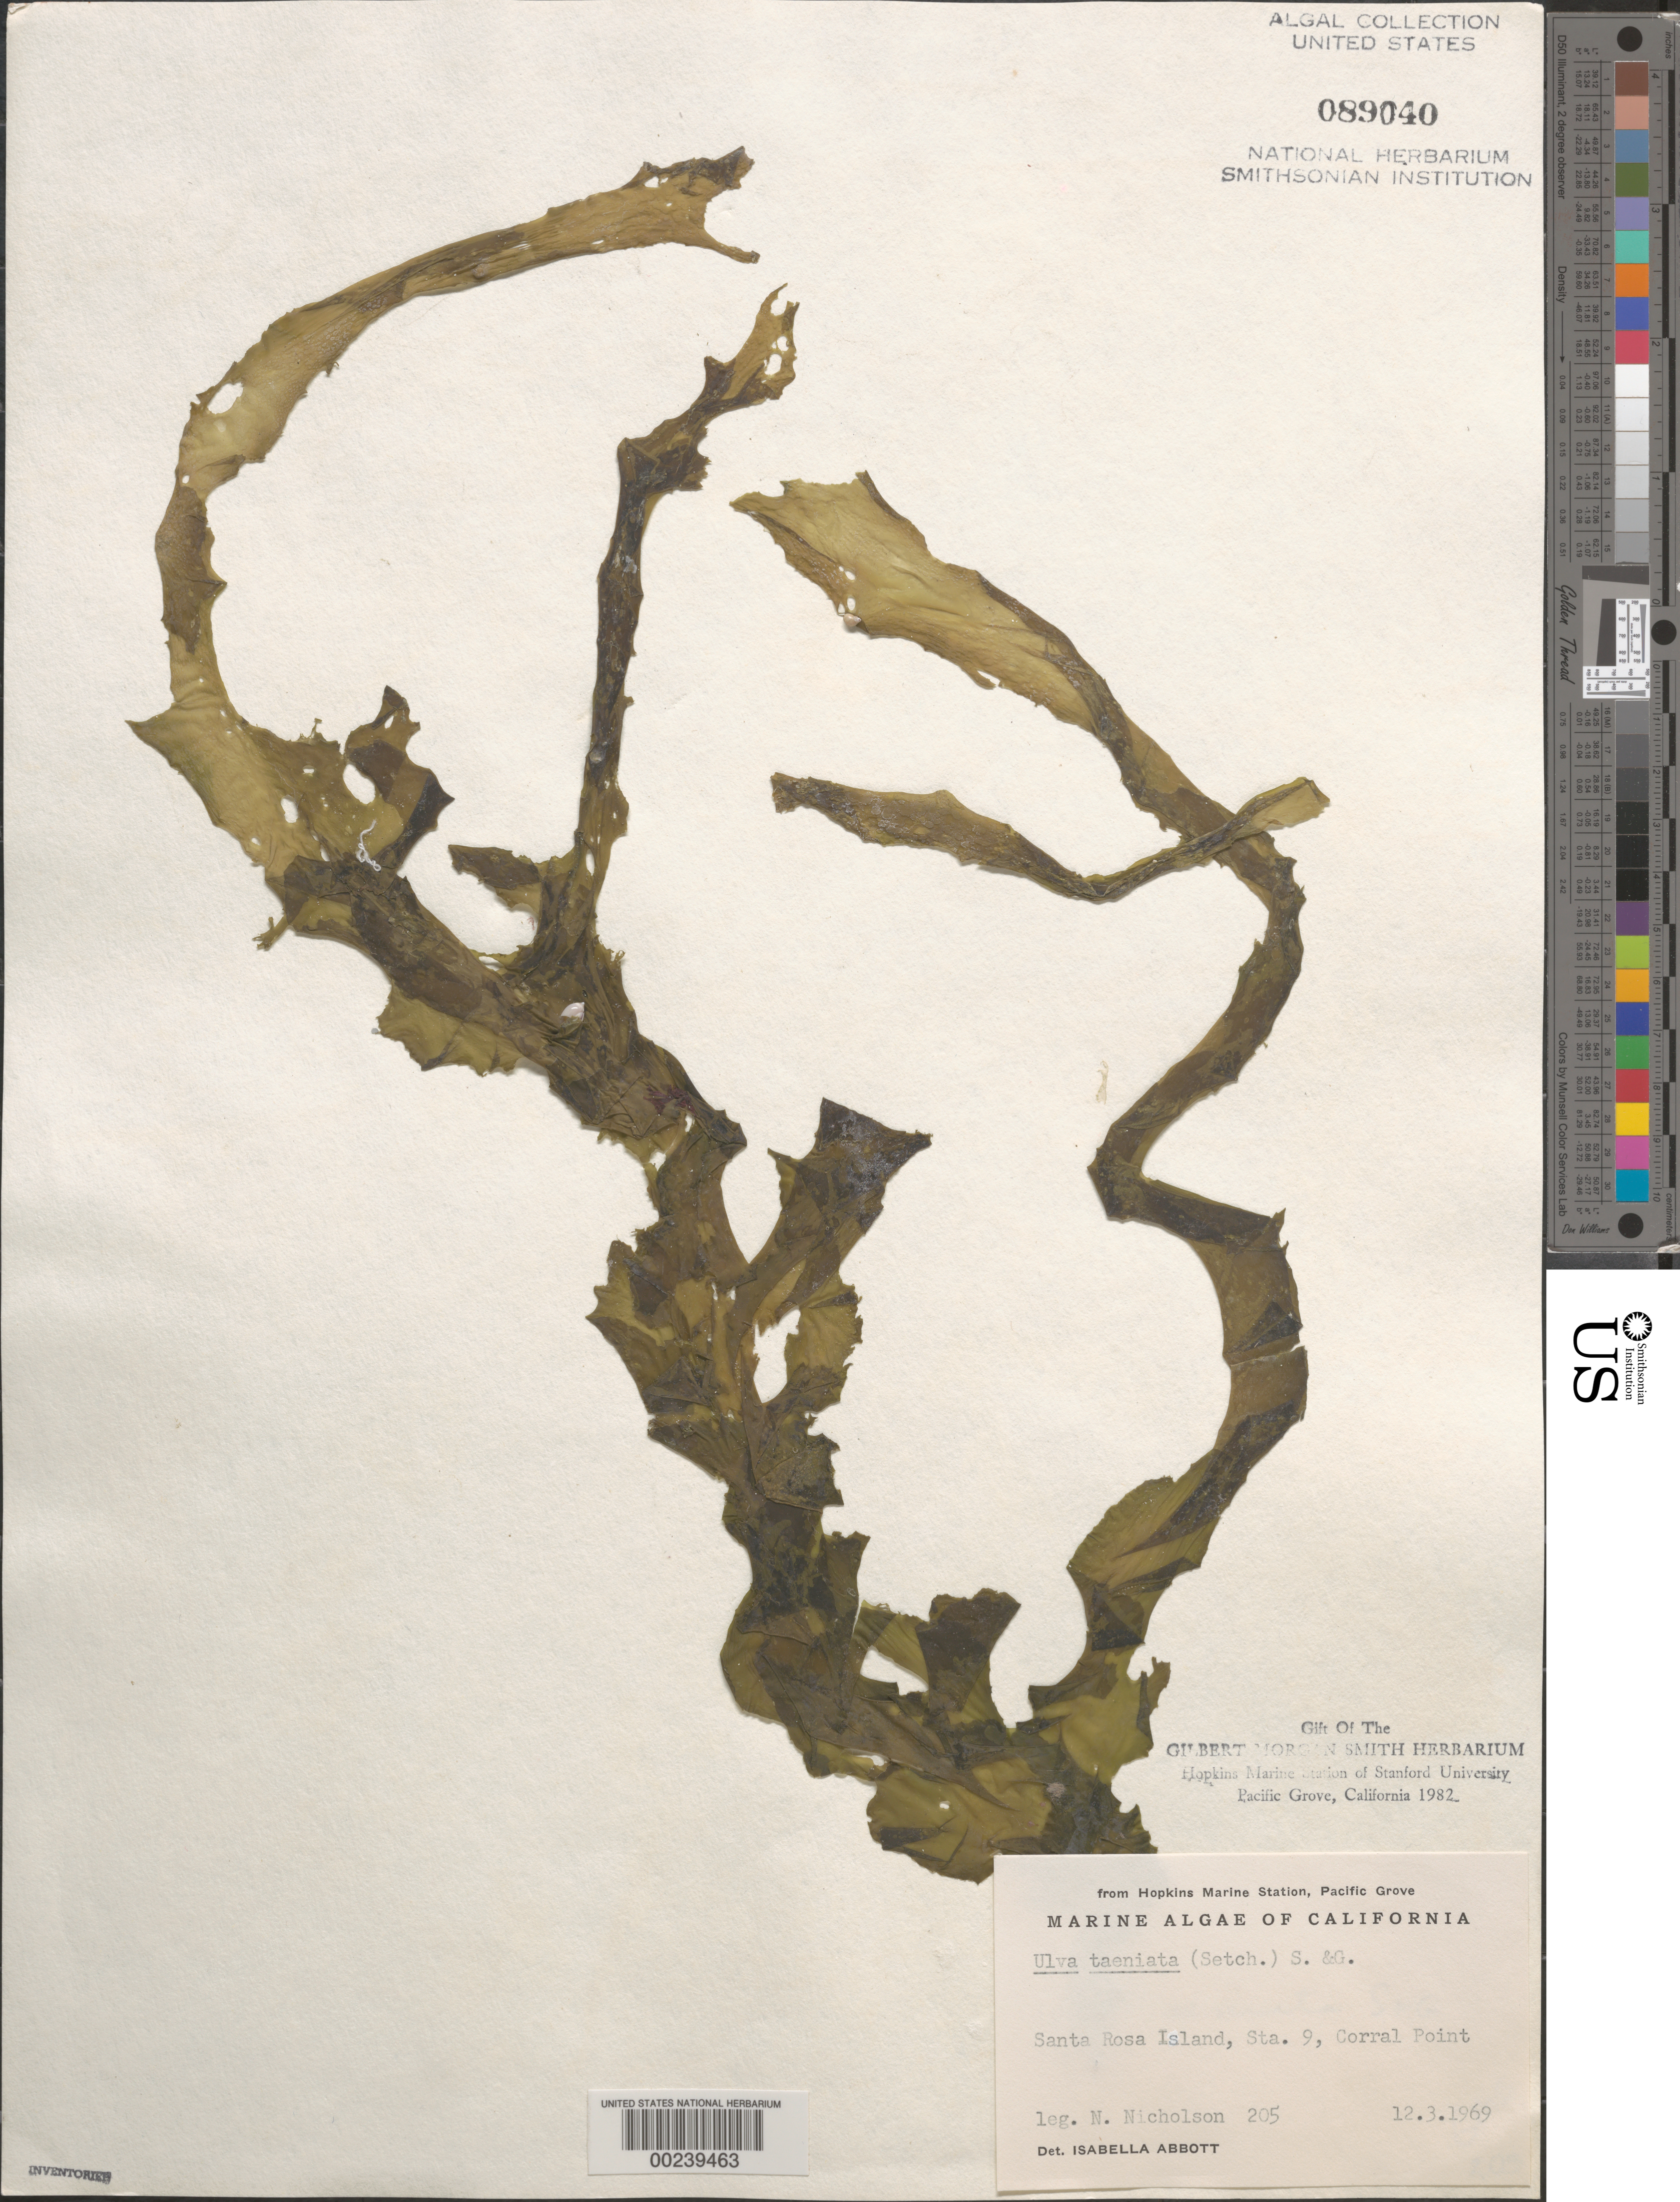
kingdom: Plantae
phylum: Chlorophyta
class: Ulvophyceae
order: Ulvales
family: Ulvaceae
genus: Ulva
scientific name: Ulva taeniata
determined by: Abbott, Isabella A.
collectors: N. Nicholson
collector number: NLN 205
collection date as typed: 03 Dec 1969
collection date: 1969-12-03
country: United States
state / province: California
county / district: Santa Barbara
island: Santa Rosa Island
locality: Corral Point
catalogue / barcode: US 89040